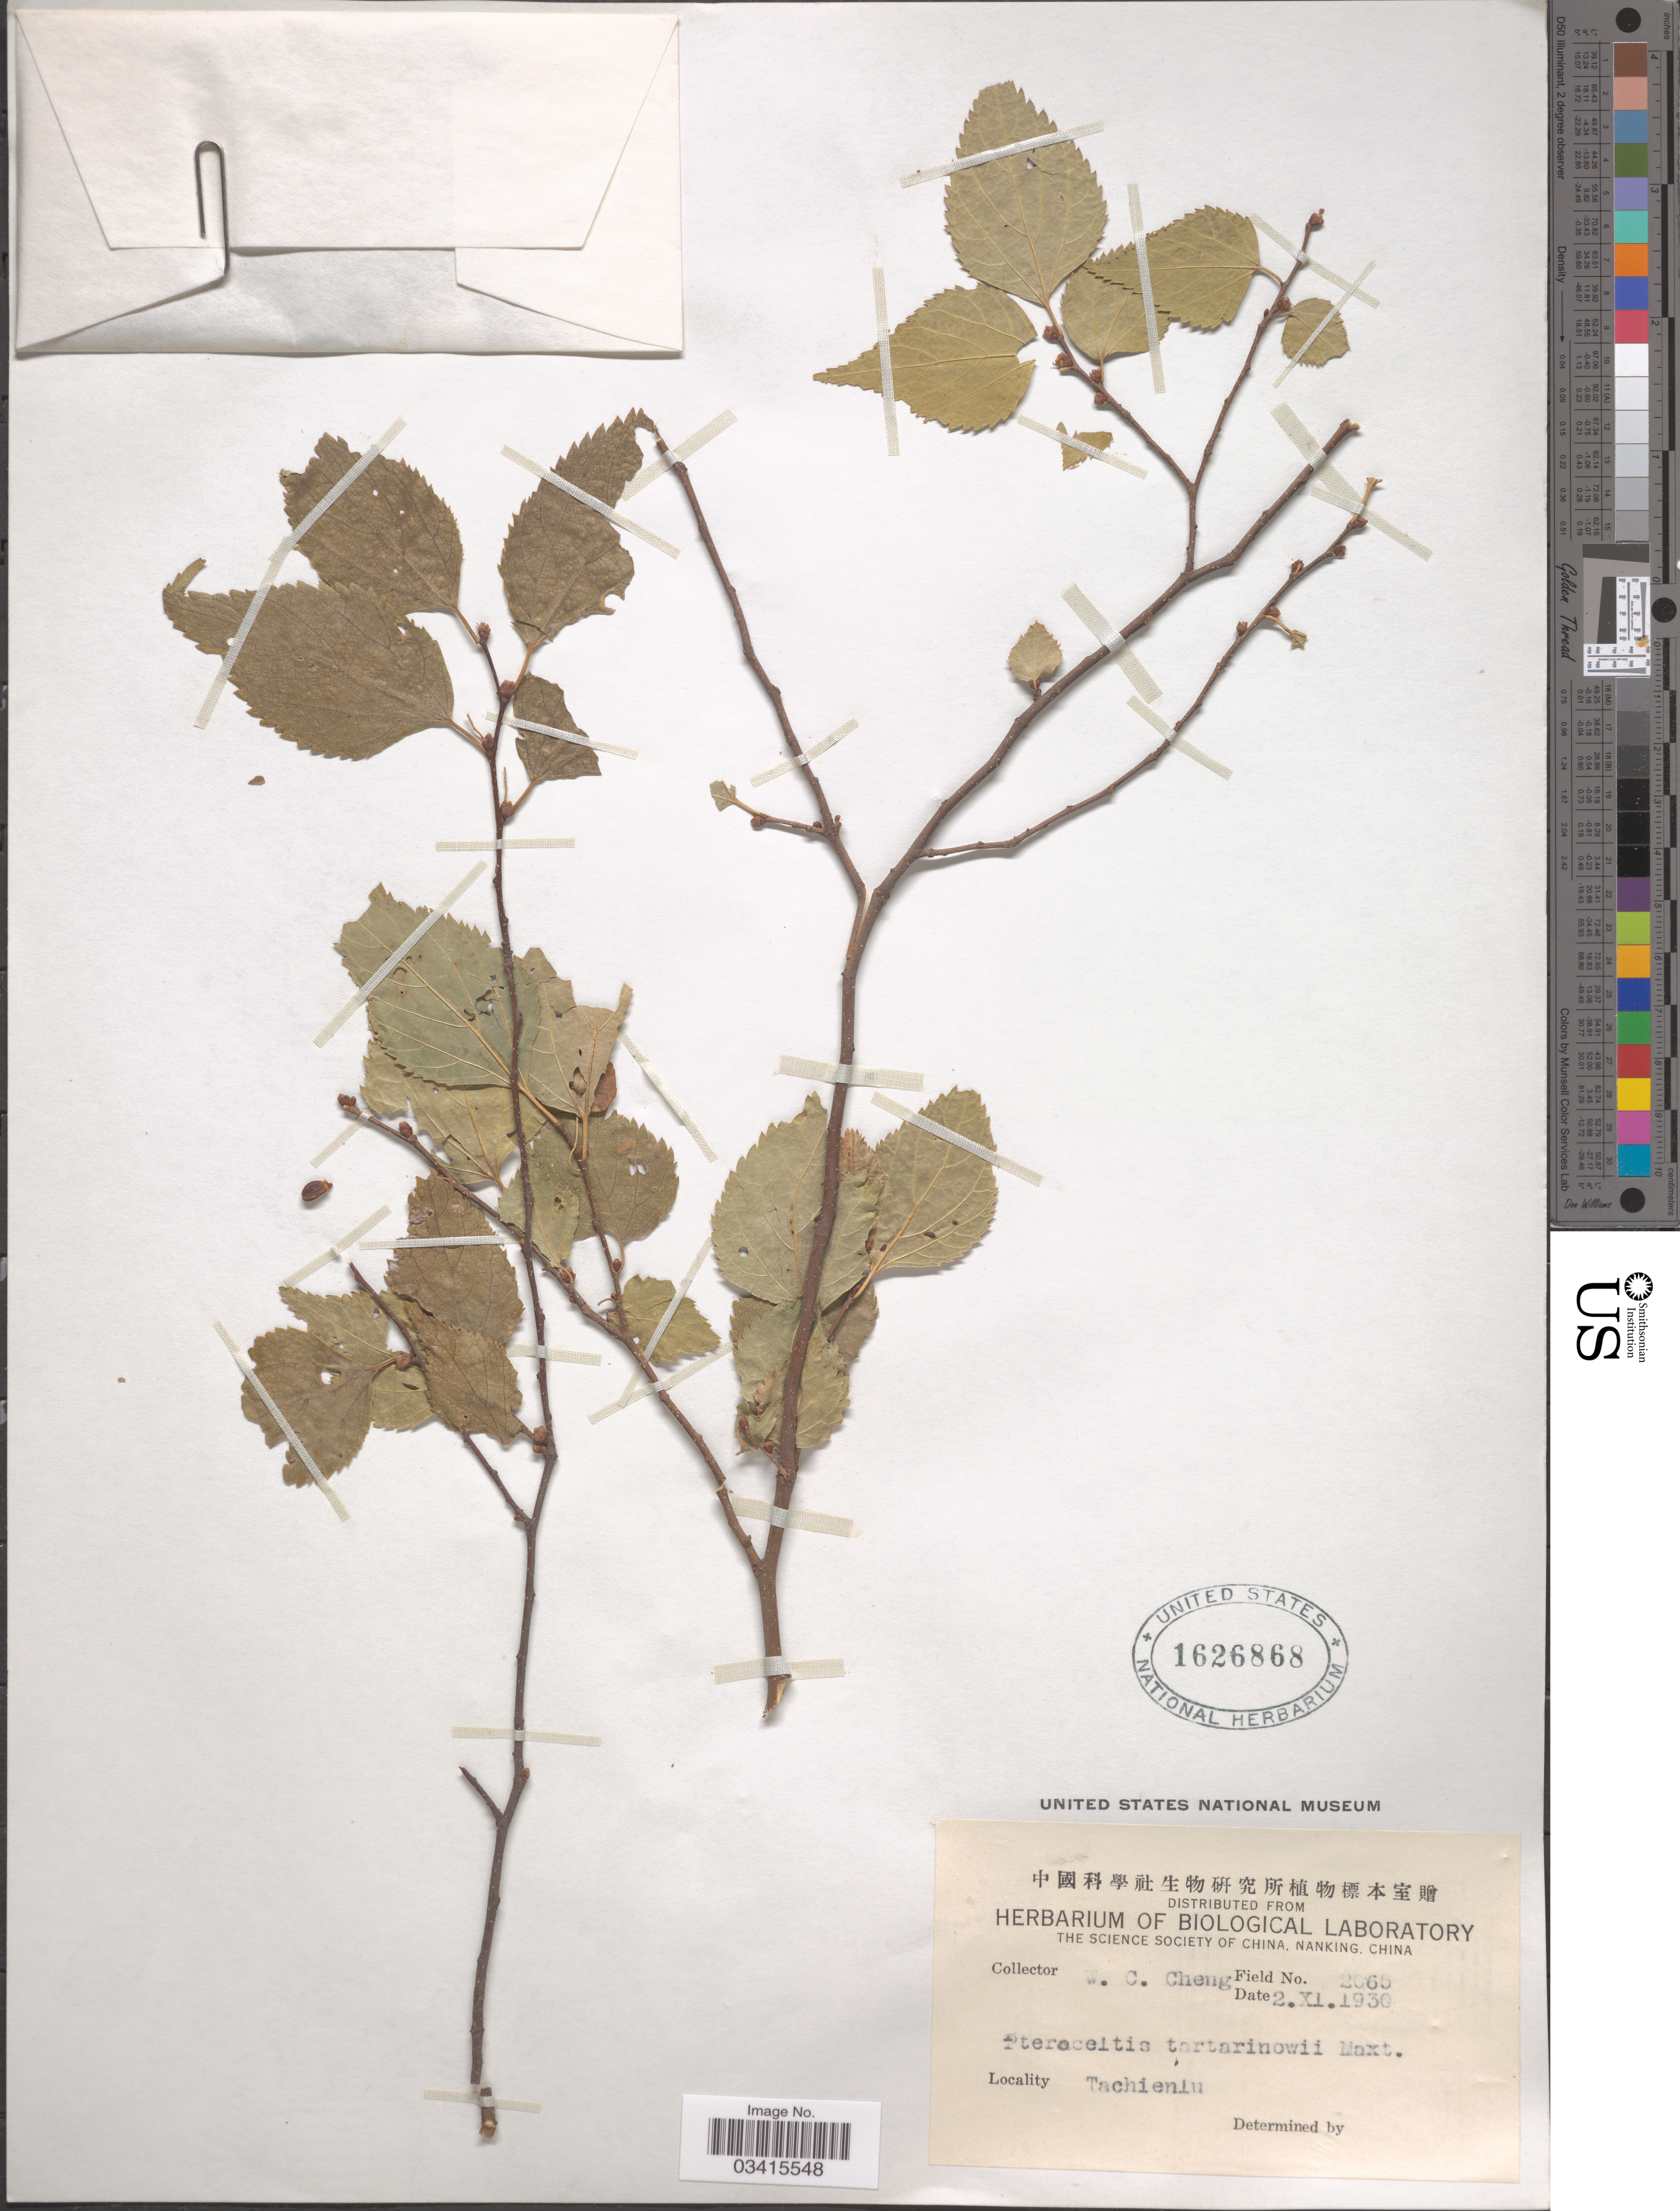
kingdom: Plantae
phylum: Tracheophyta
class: Magnoliopsida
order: Rosales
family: Cannabaceae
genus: Pteroceltis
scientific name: Pteroceltis tatarinowii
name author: Maxim.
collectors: W. C. Cheng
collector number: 2665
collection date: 1930-11-02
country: China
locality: Tachienlu.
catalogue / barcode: US 1626868